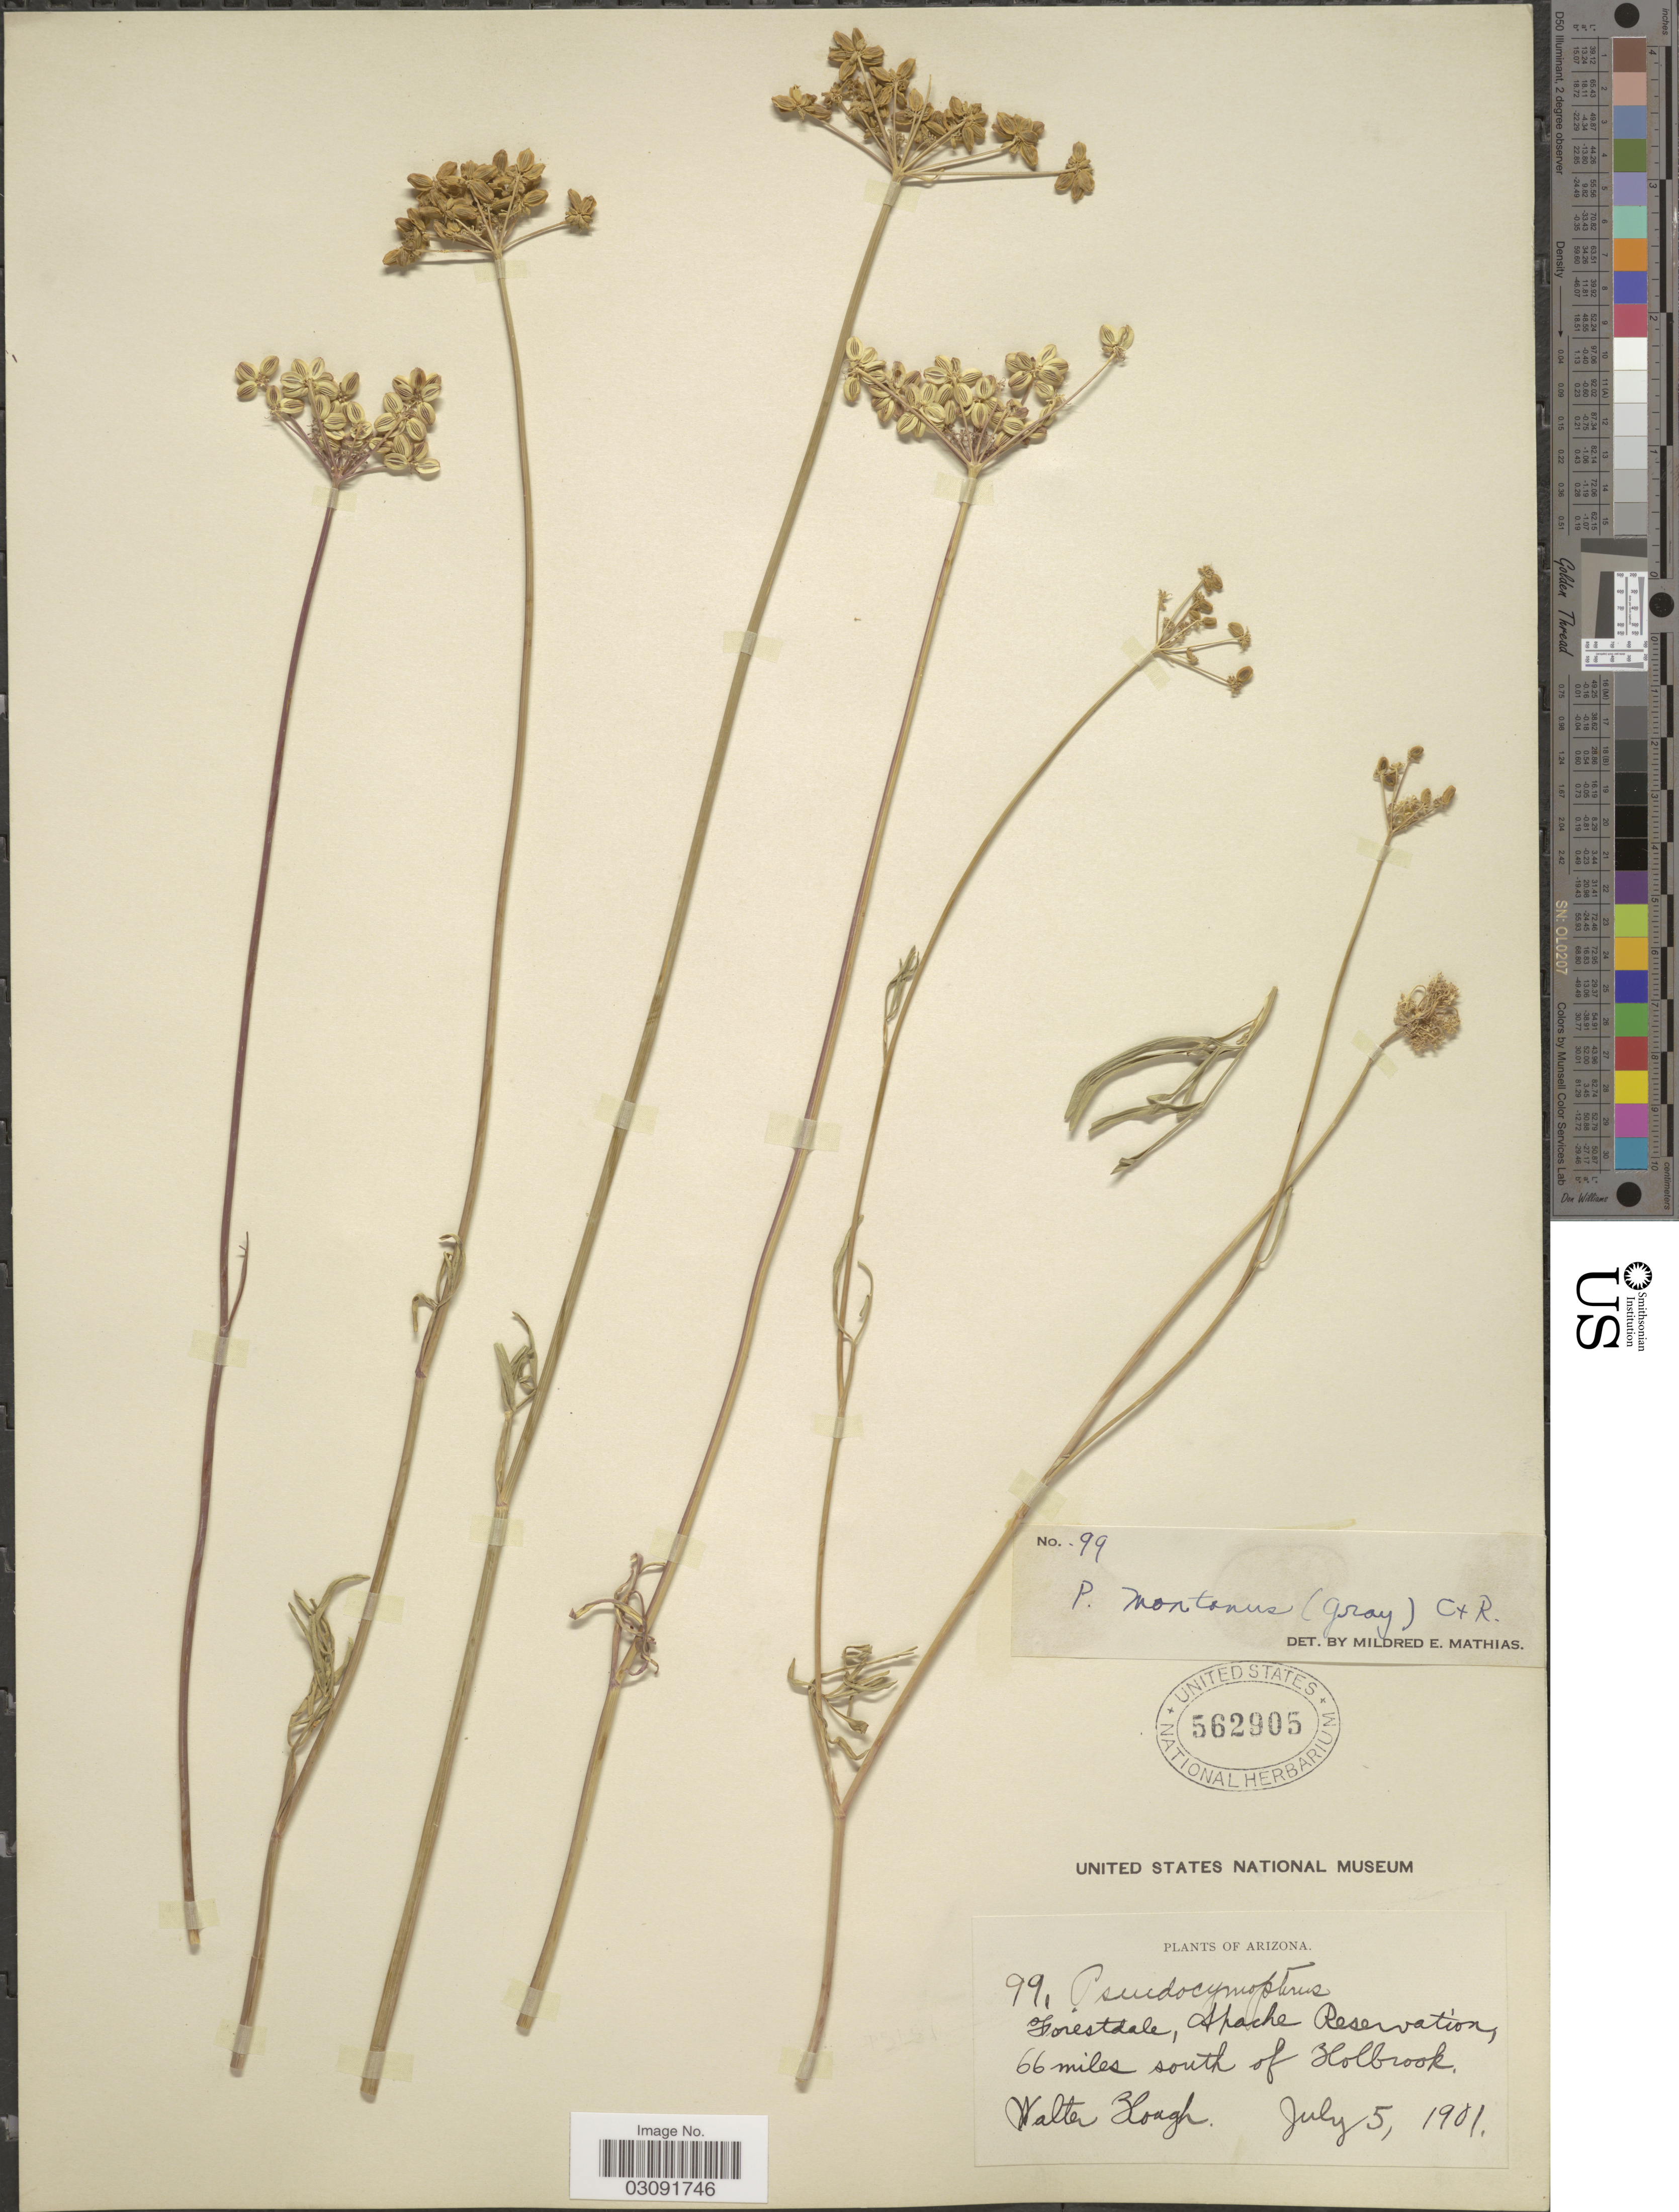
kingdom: Plantae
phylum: Tracheophyta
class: Magnoliopsida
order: Apiales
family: Apiaceae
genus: Pseudocymopterus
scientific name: Pseudocymopterus montanus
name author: (A. Gray) J.M. Coult. & Rose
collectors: W. Hough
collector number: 99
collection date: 1901-07-05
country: United States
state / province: Arizona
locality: Forestdale, Apache Reservation, 66 miles south of Holbrook.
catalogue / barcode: US 562905